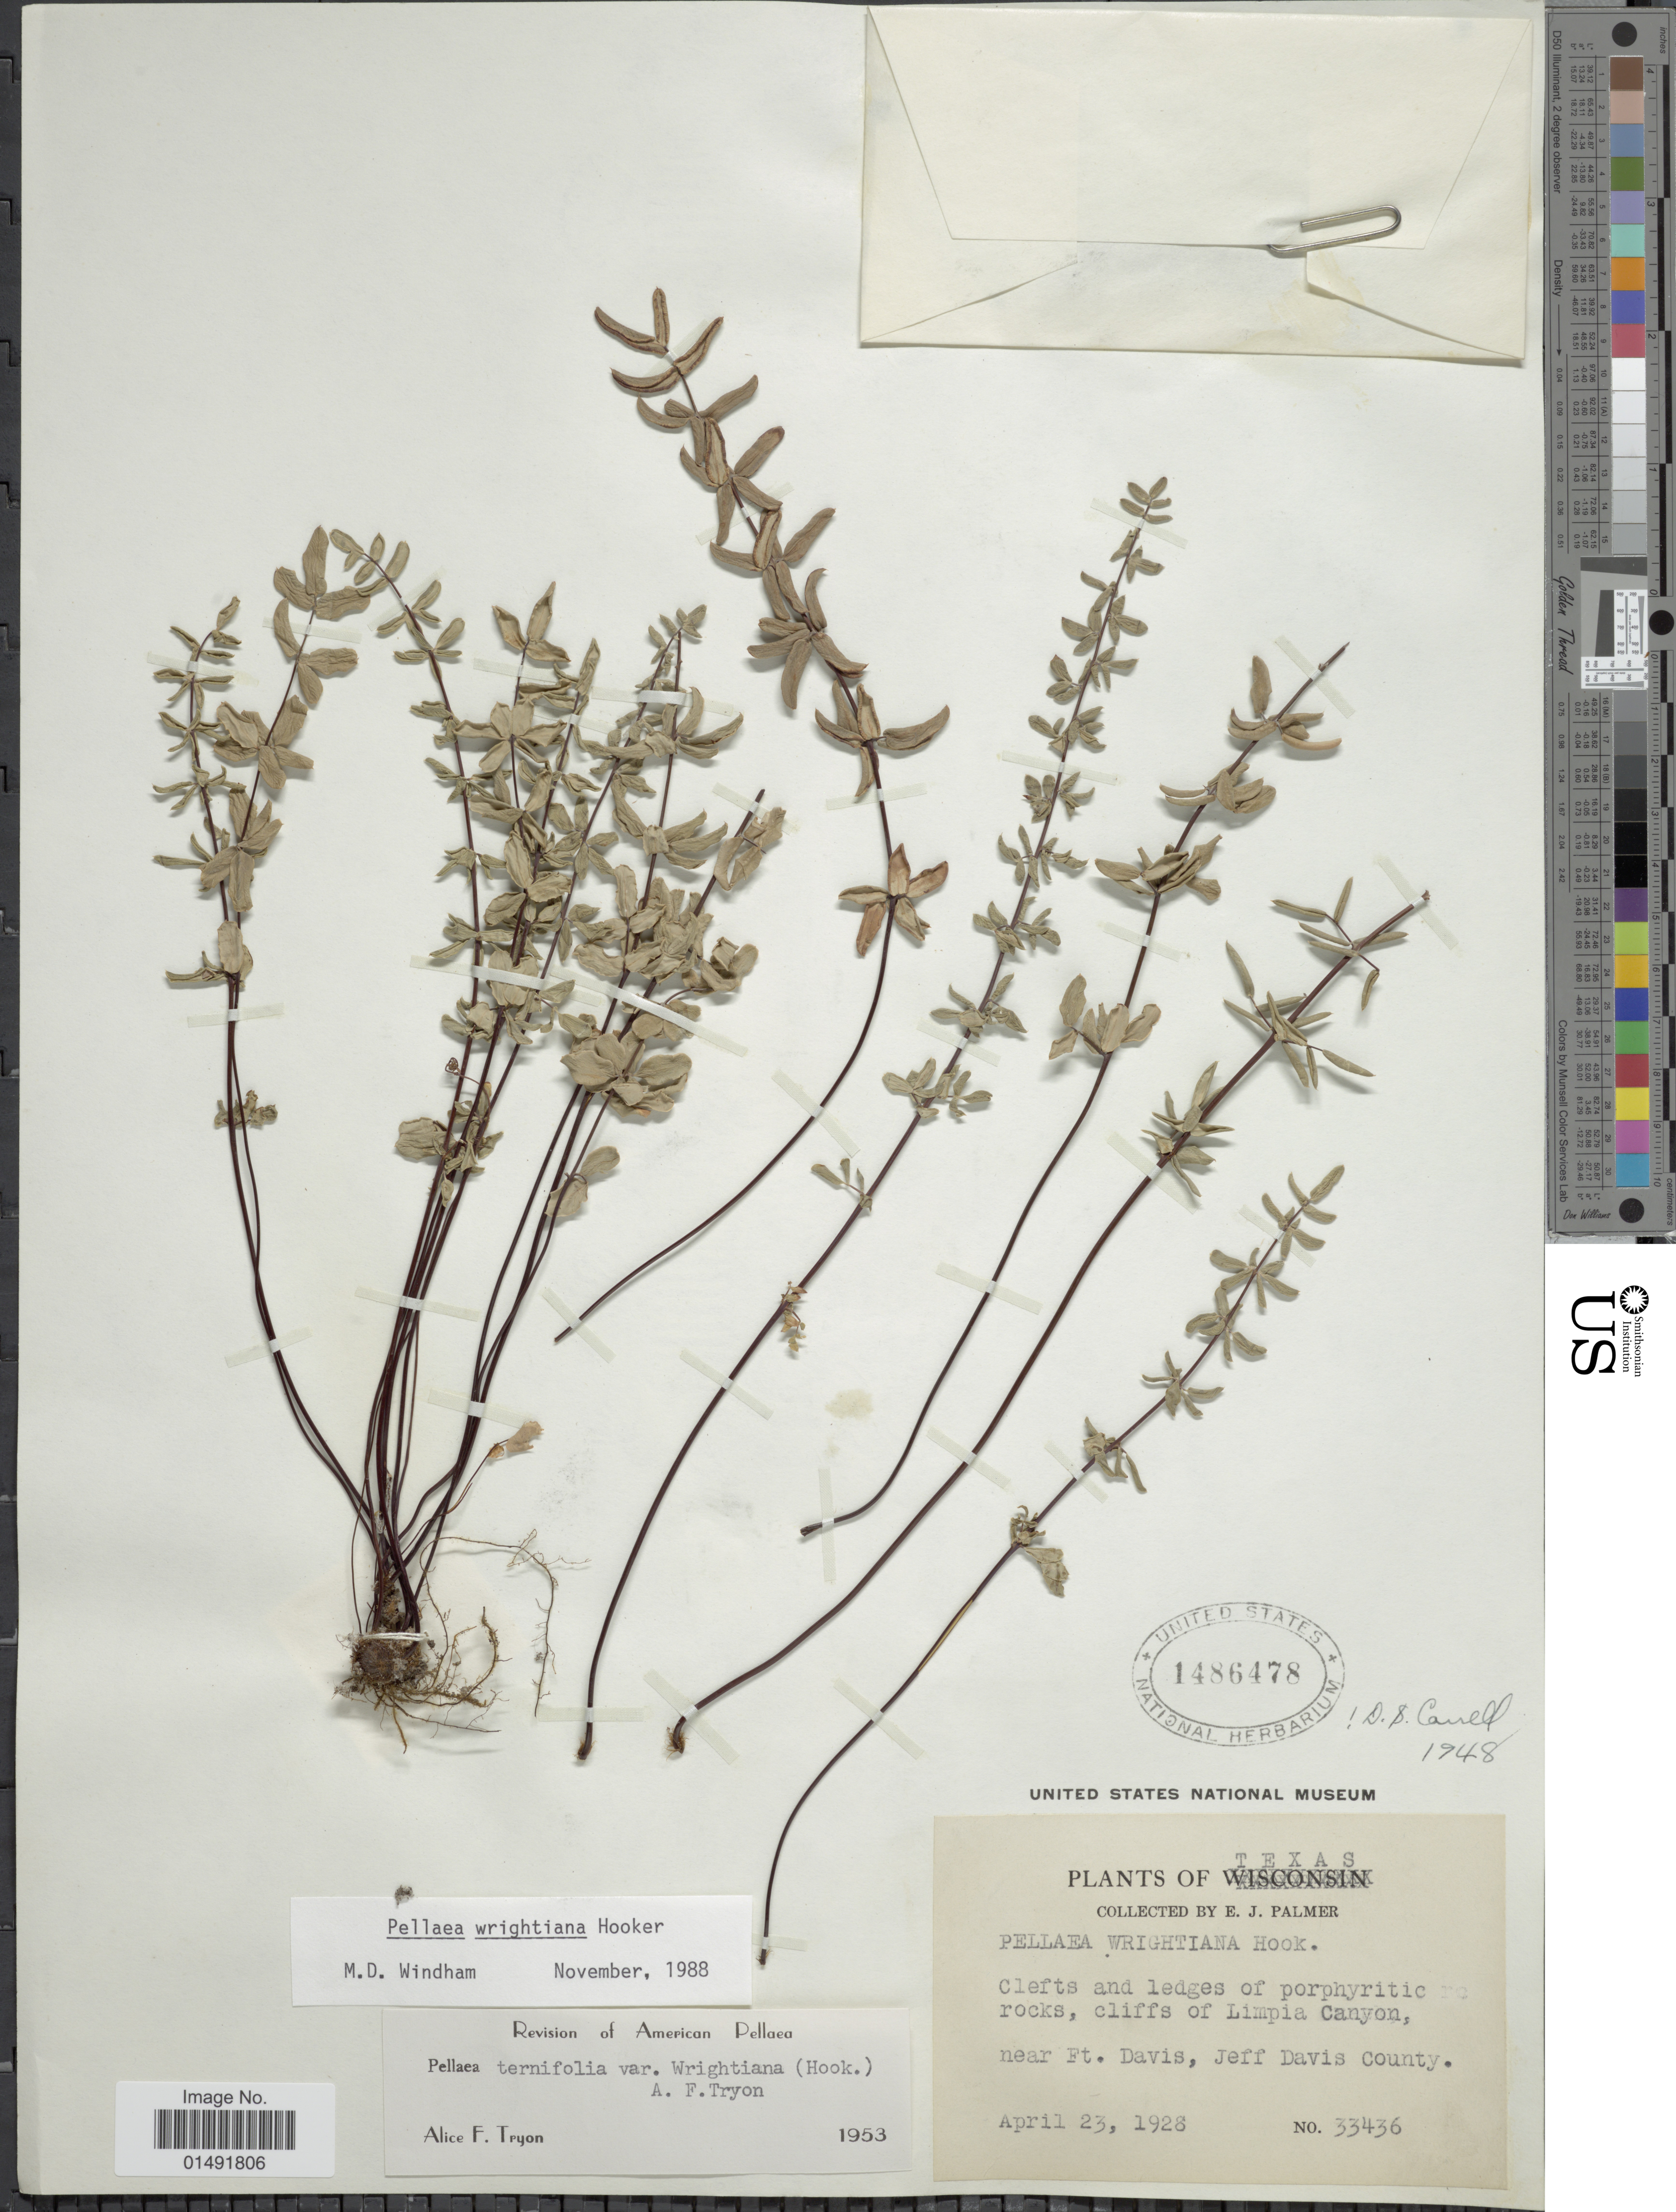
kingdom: Plantae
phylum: Tracheophyta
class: Polypodiopsida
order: Polypodiales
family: Pteridaceae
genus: Pellaea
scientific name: Pellaea wrightiana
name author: Hook.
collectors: E. J. Palmer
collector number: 33436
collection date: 1928-04-23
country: United States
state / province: Texas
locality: Cliffs of Limpia Canyon, near Ft Davis, Jeff Davis County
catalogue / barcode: US 1486478